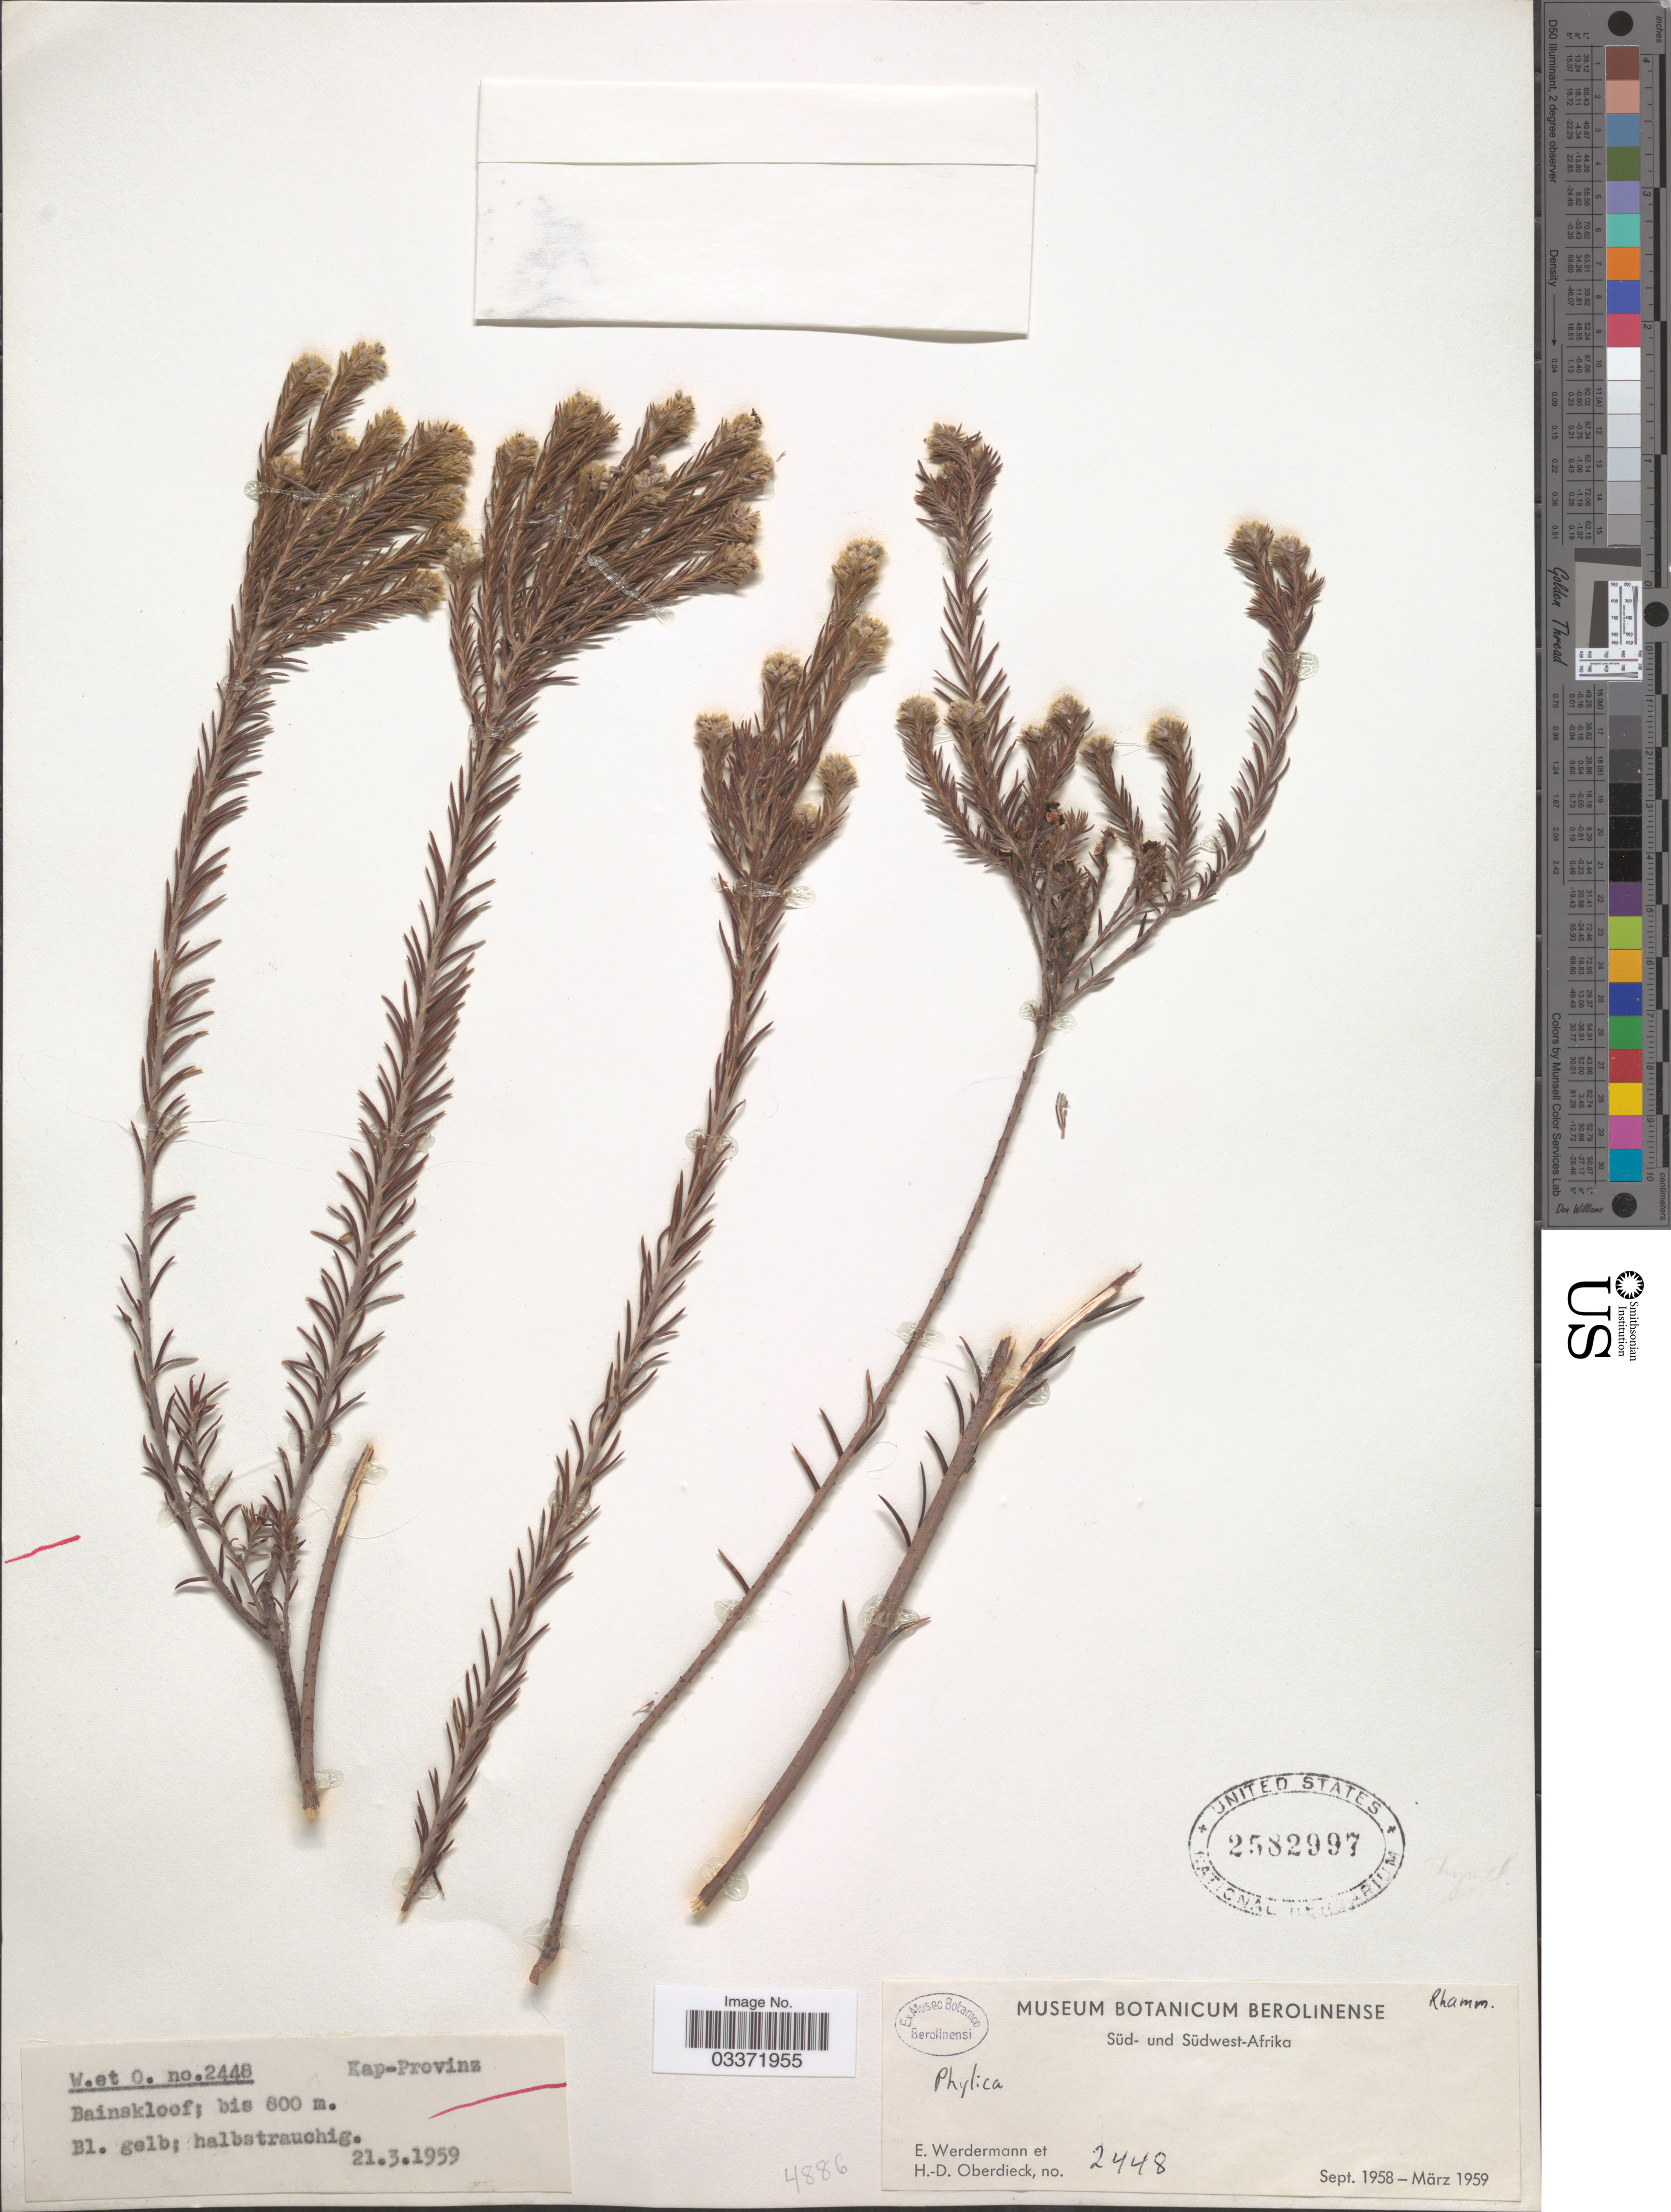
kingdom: Plantae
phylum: Tracheophyta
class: Magnoliopsida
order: Rosales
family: Rhamnaceae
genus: Phylica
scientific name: Phylica sp.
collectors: E. Werdermann & H. Oberdieck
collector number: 2448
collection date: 1959-03-21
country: South Africa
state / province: Western Cape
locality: Kap-Province. Bainskloof.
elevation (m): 800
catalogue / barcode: US 2582997